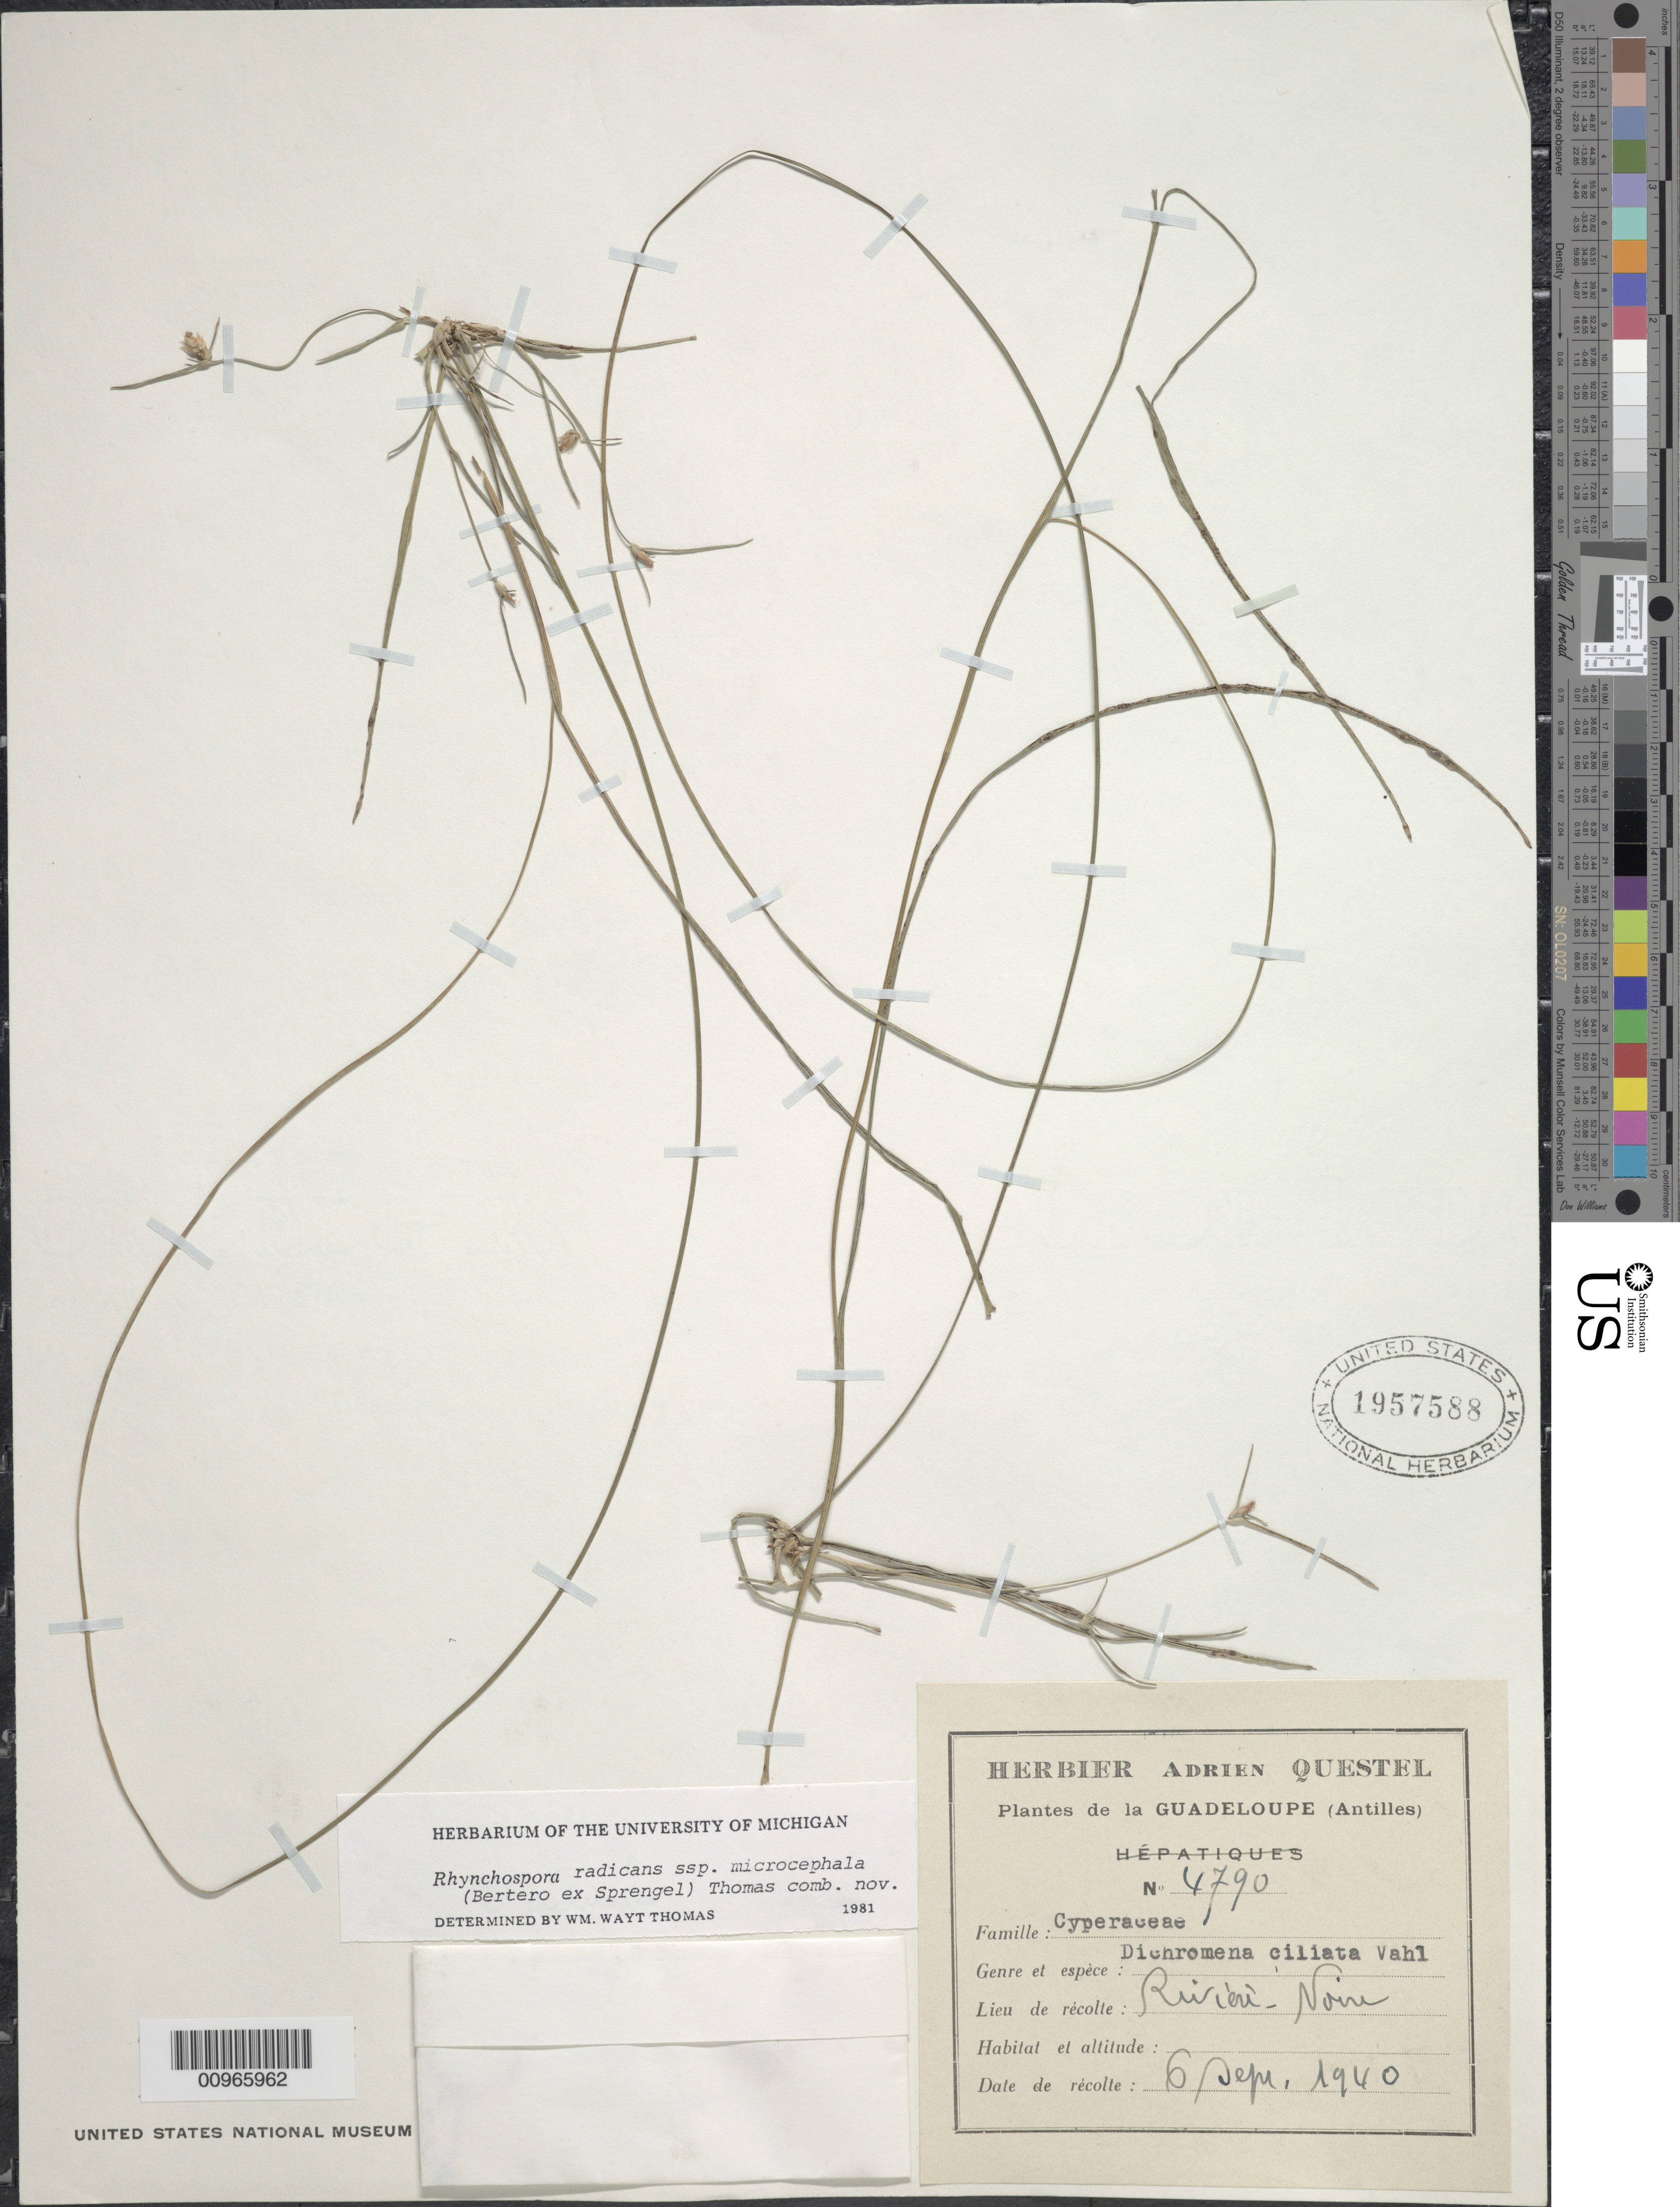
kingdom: Plantae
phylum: Tracheophyta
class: Liliopsida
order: Poales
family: Cyperaceae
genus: Rhynchospora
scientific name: Rhynchospora radicans subsp. microcephala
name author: (Bertero ex Spreng.) W.W. Thomas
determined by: Thomas, W. W., (NY), New York Botanical Garden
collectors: A. Questel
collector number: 4790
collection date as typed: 06 Sep 1940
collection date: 1940-09-06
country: Guadeloupe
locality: Rivière Noire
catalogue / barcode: US 1957588